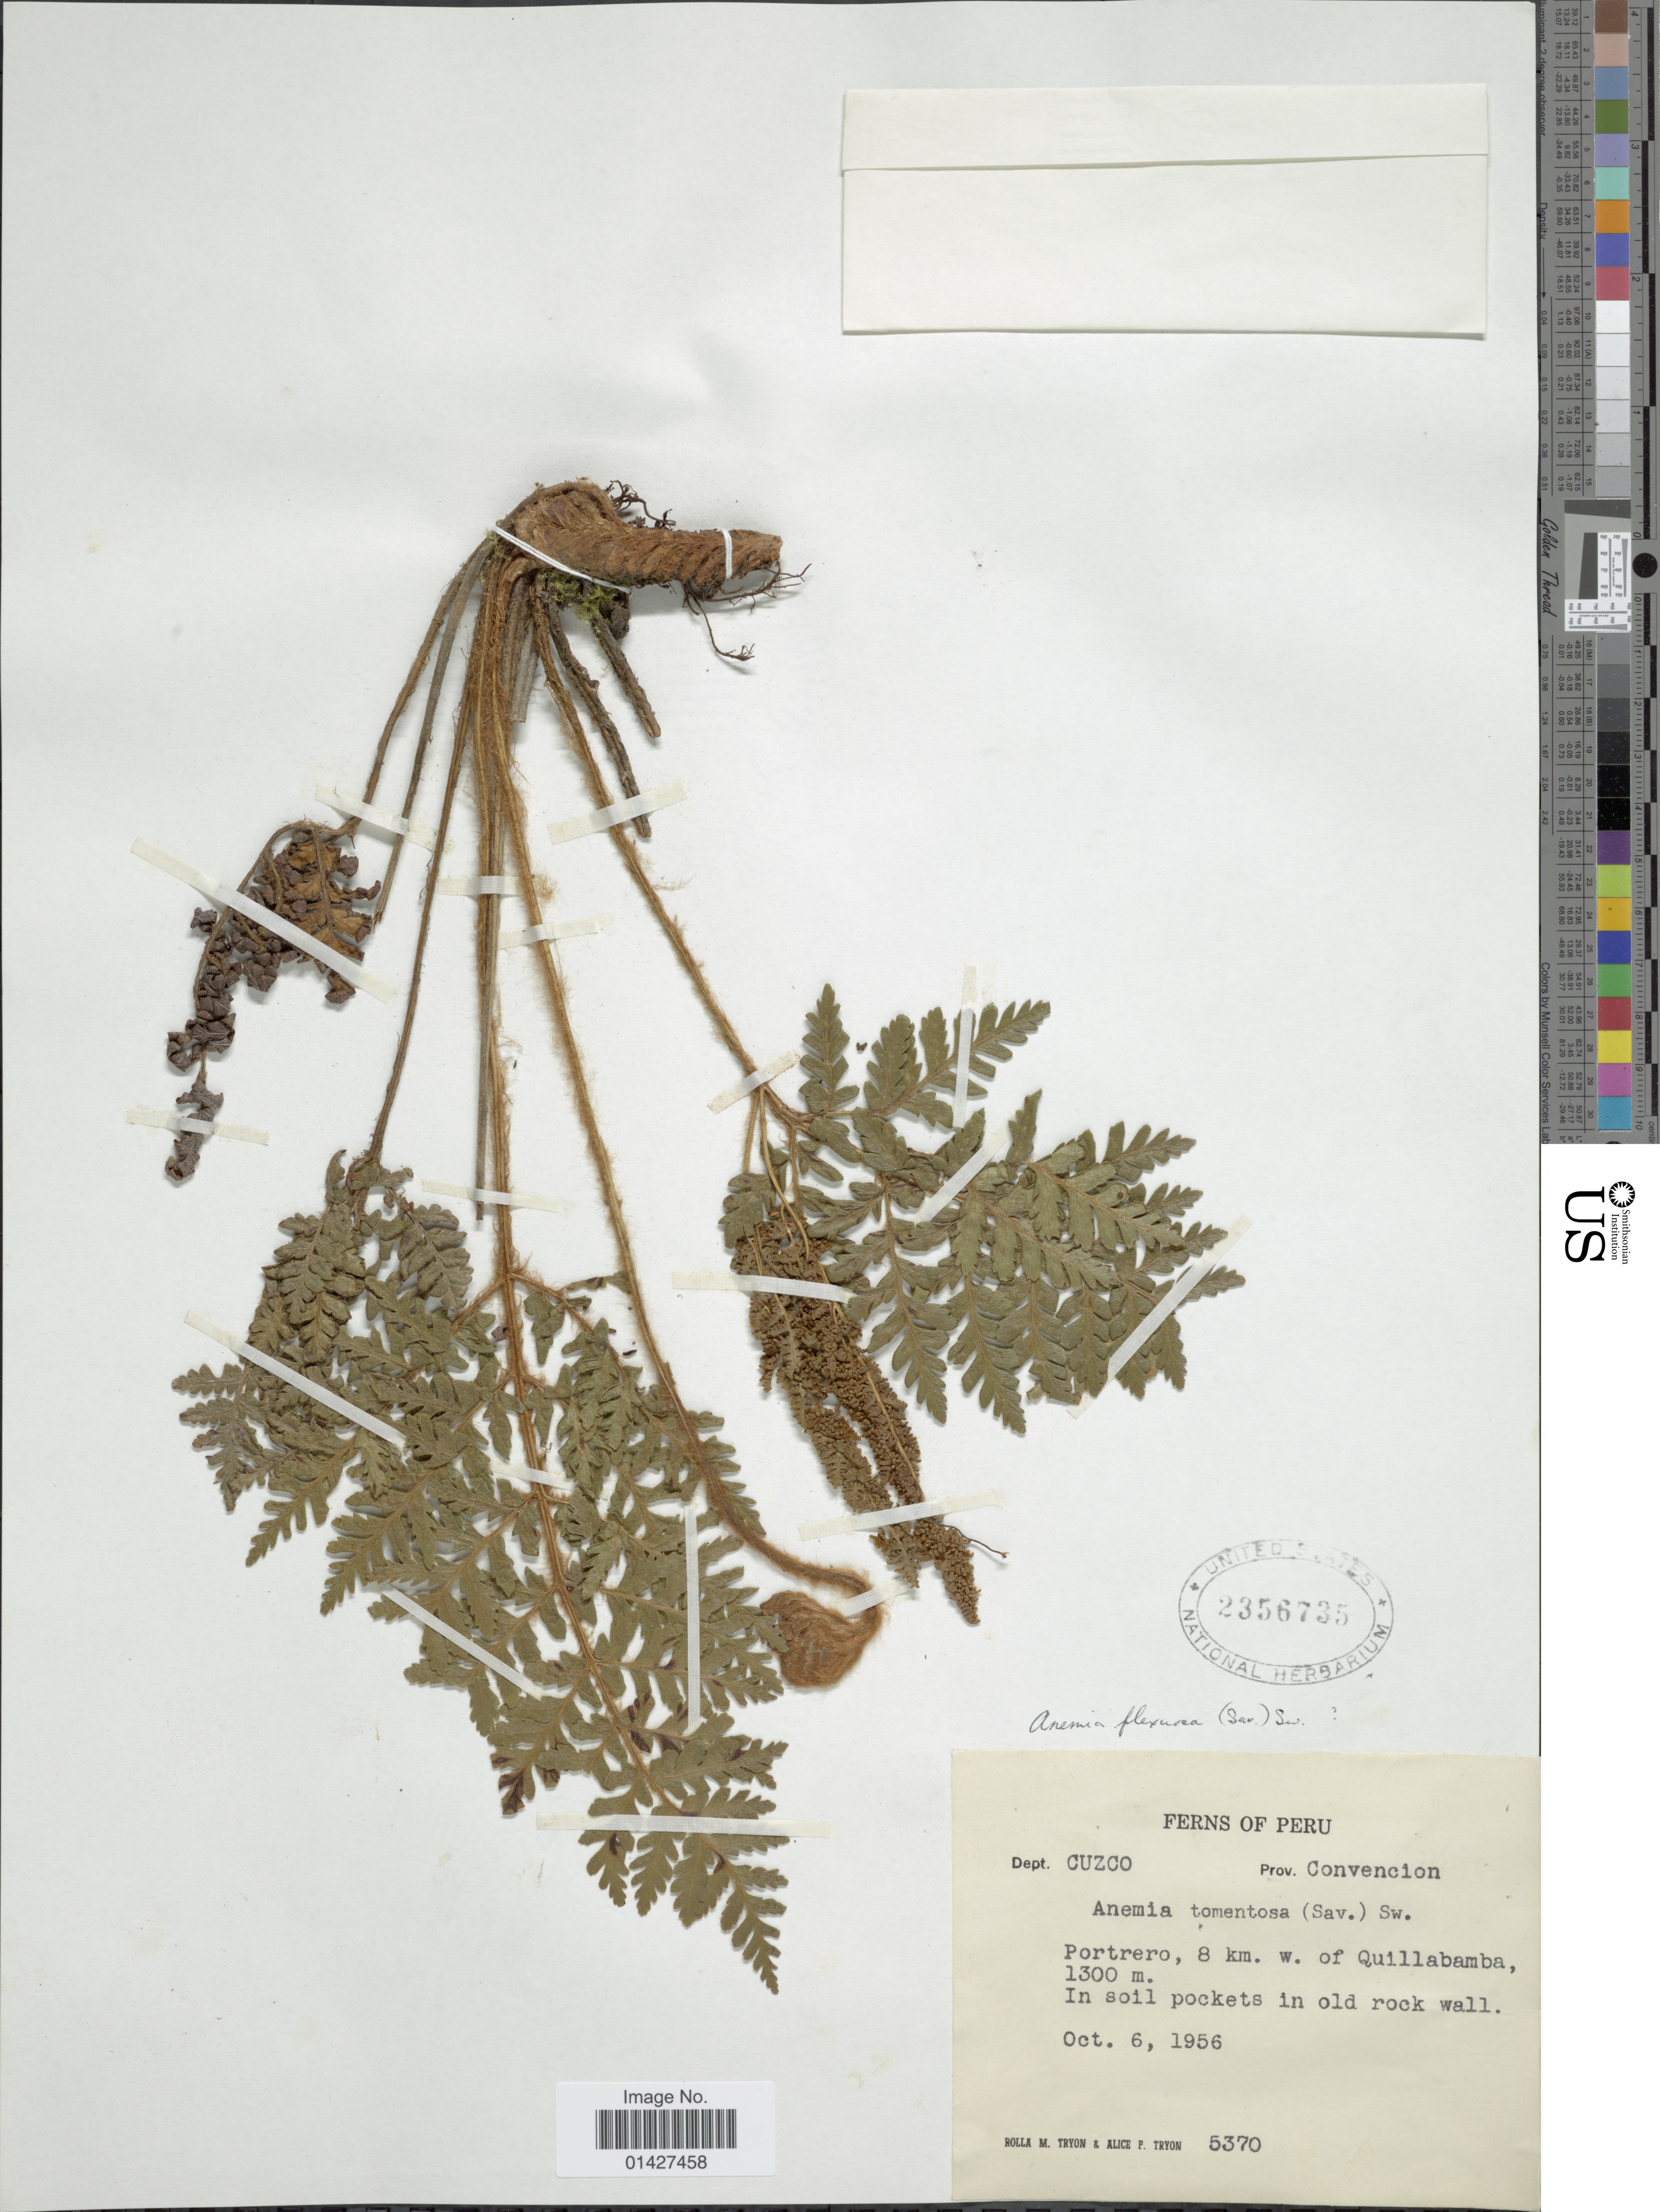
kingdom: Plantae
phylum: Tracheophyta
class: Polypodiopsida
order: Schizaeales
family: Anemiaceae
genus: Anemia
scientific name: Anemia flexuosa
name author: (Savigny) Sw.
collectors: R. M. Tryon & A. F. Tryon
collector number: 5370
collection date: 1956-10-06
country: Peru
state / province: Cusco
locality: Prov. Convencion. Portrero, 8 km. W. of Quillabamba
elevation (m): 1300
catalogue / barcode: US 2356735